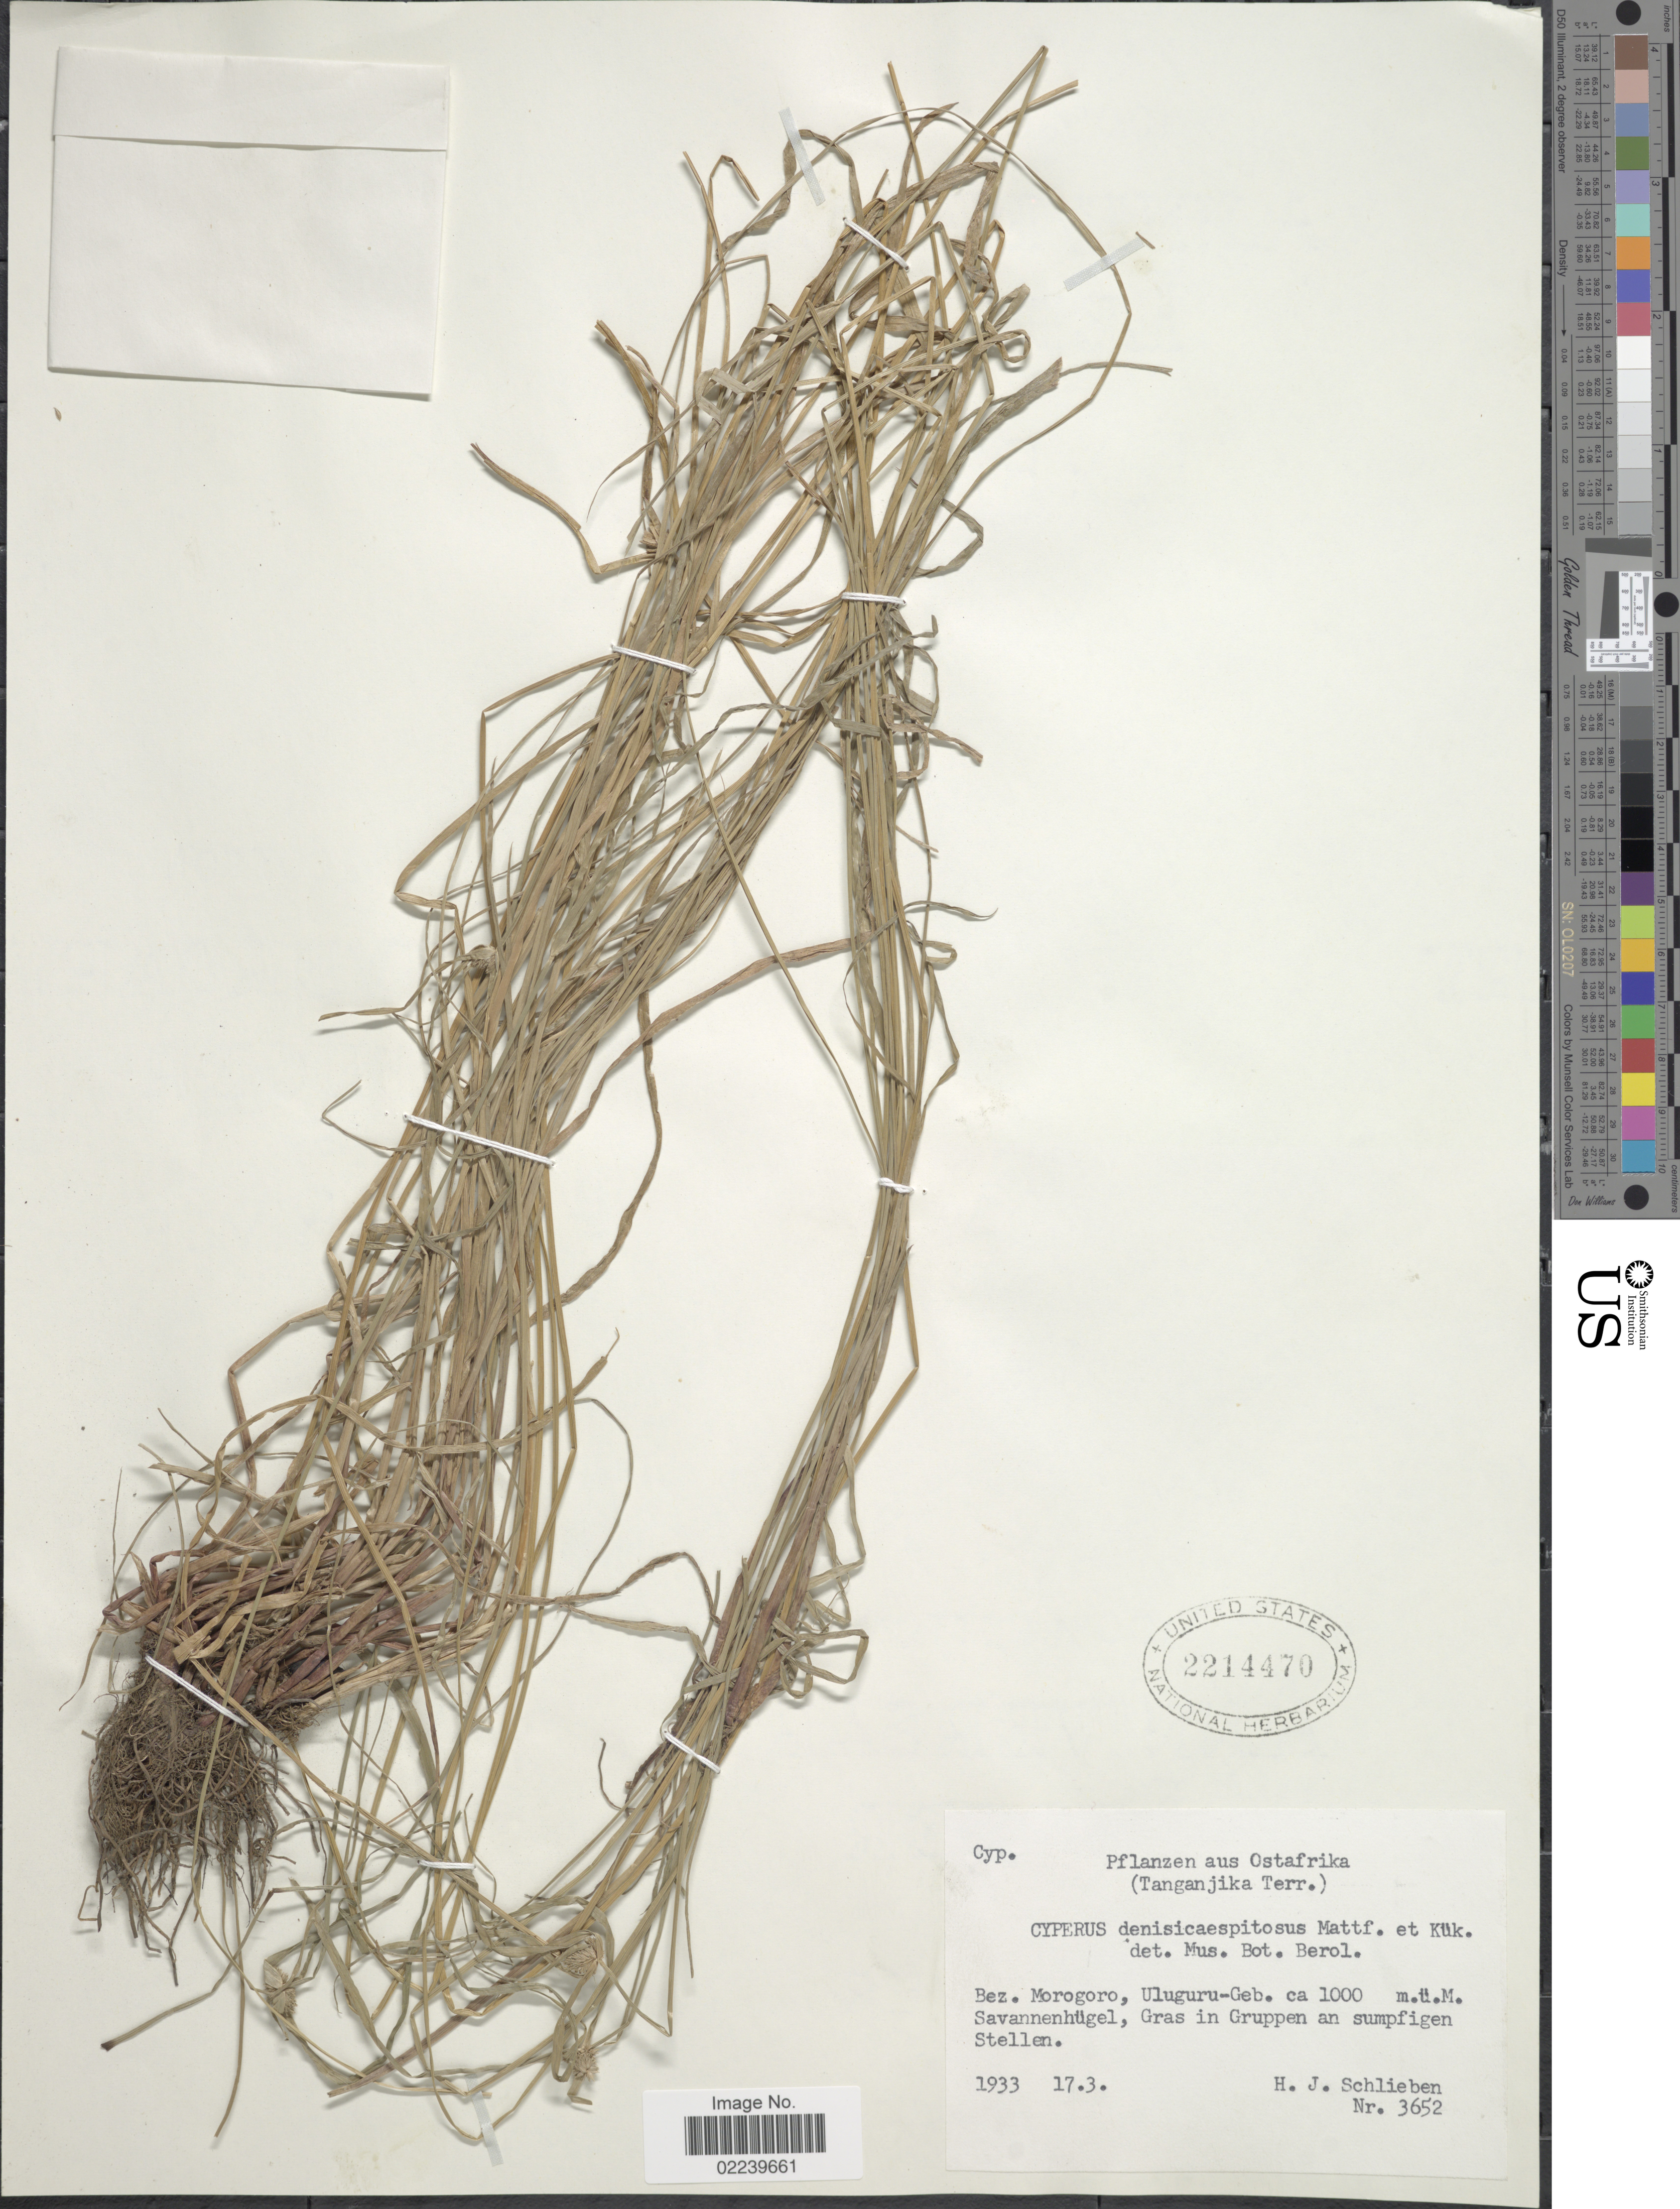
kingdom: Plantae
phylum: Tracheophyta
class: Liliopsida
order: Poales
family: Cyperaceae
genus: Cyperus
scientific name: Cyperus hortensis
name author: (Salzm. ex Steud.) Dorr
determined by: Strong, M. T., (US), Smithsonian Institution - National Museum of Natural History (UNITED STATES)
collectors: H. J. Schlieben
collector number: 3652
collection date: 1933-03-17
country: Tanzania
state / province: Morogoro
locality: Uluguru-Geb. Tanganjika Terr.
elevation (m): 1000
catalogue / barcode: US 2214470